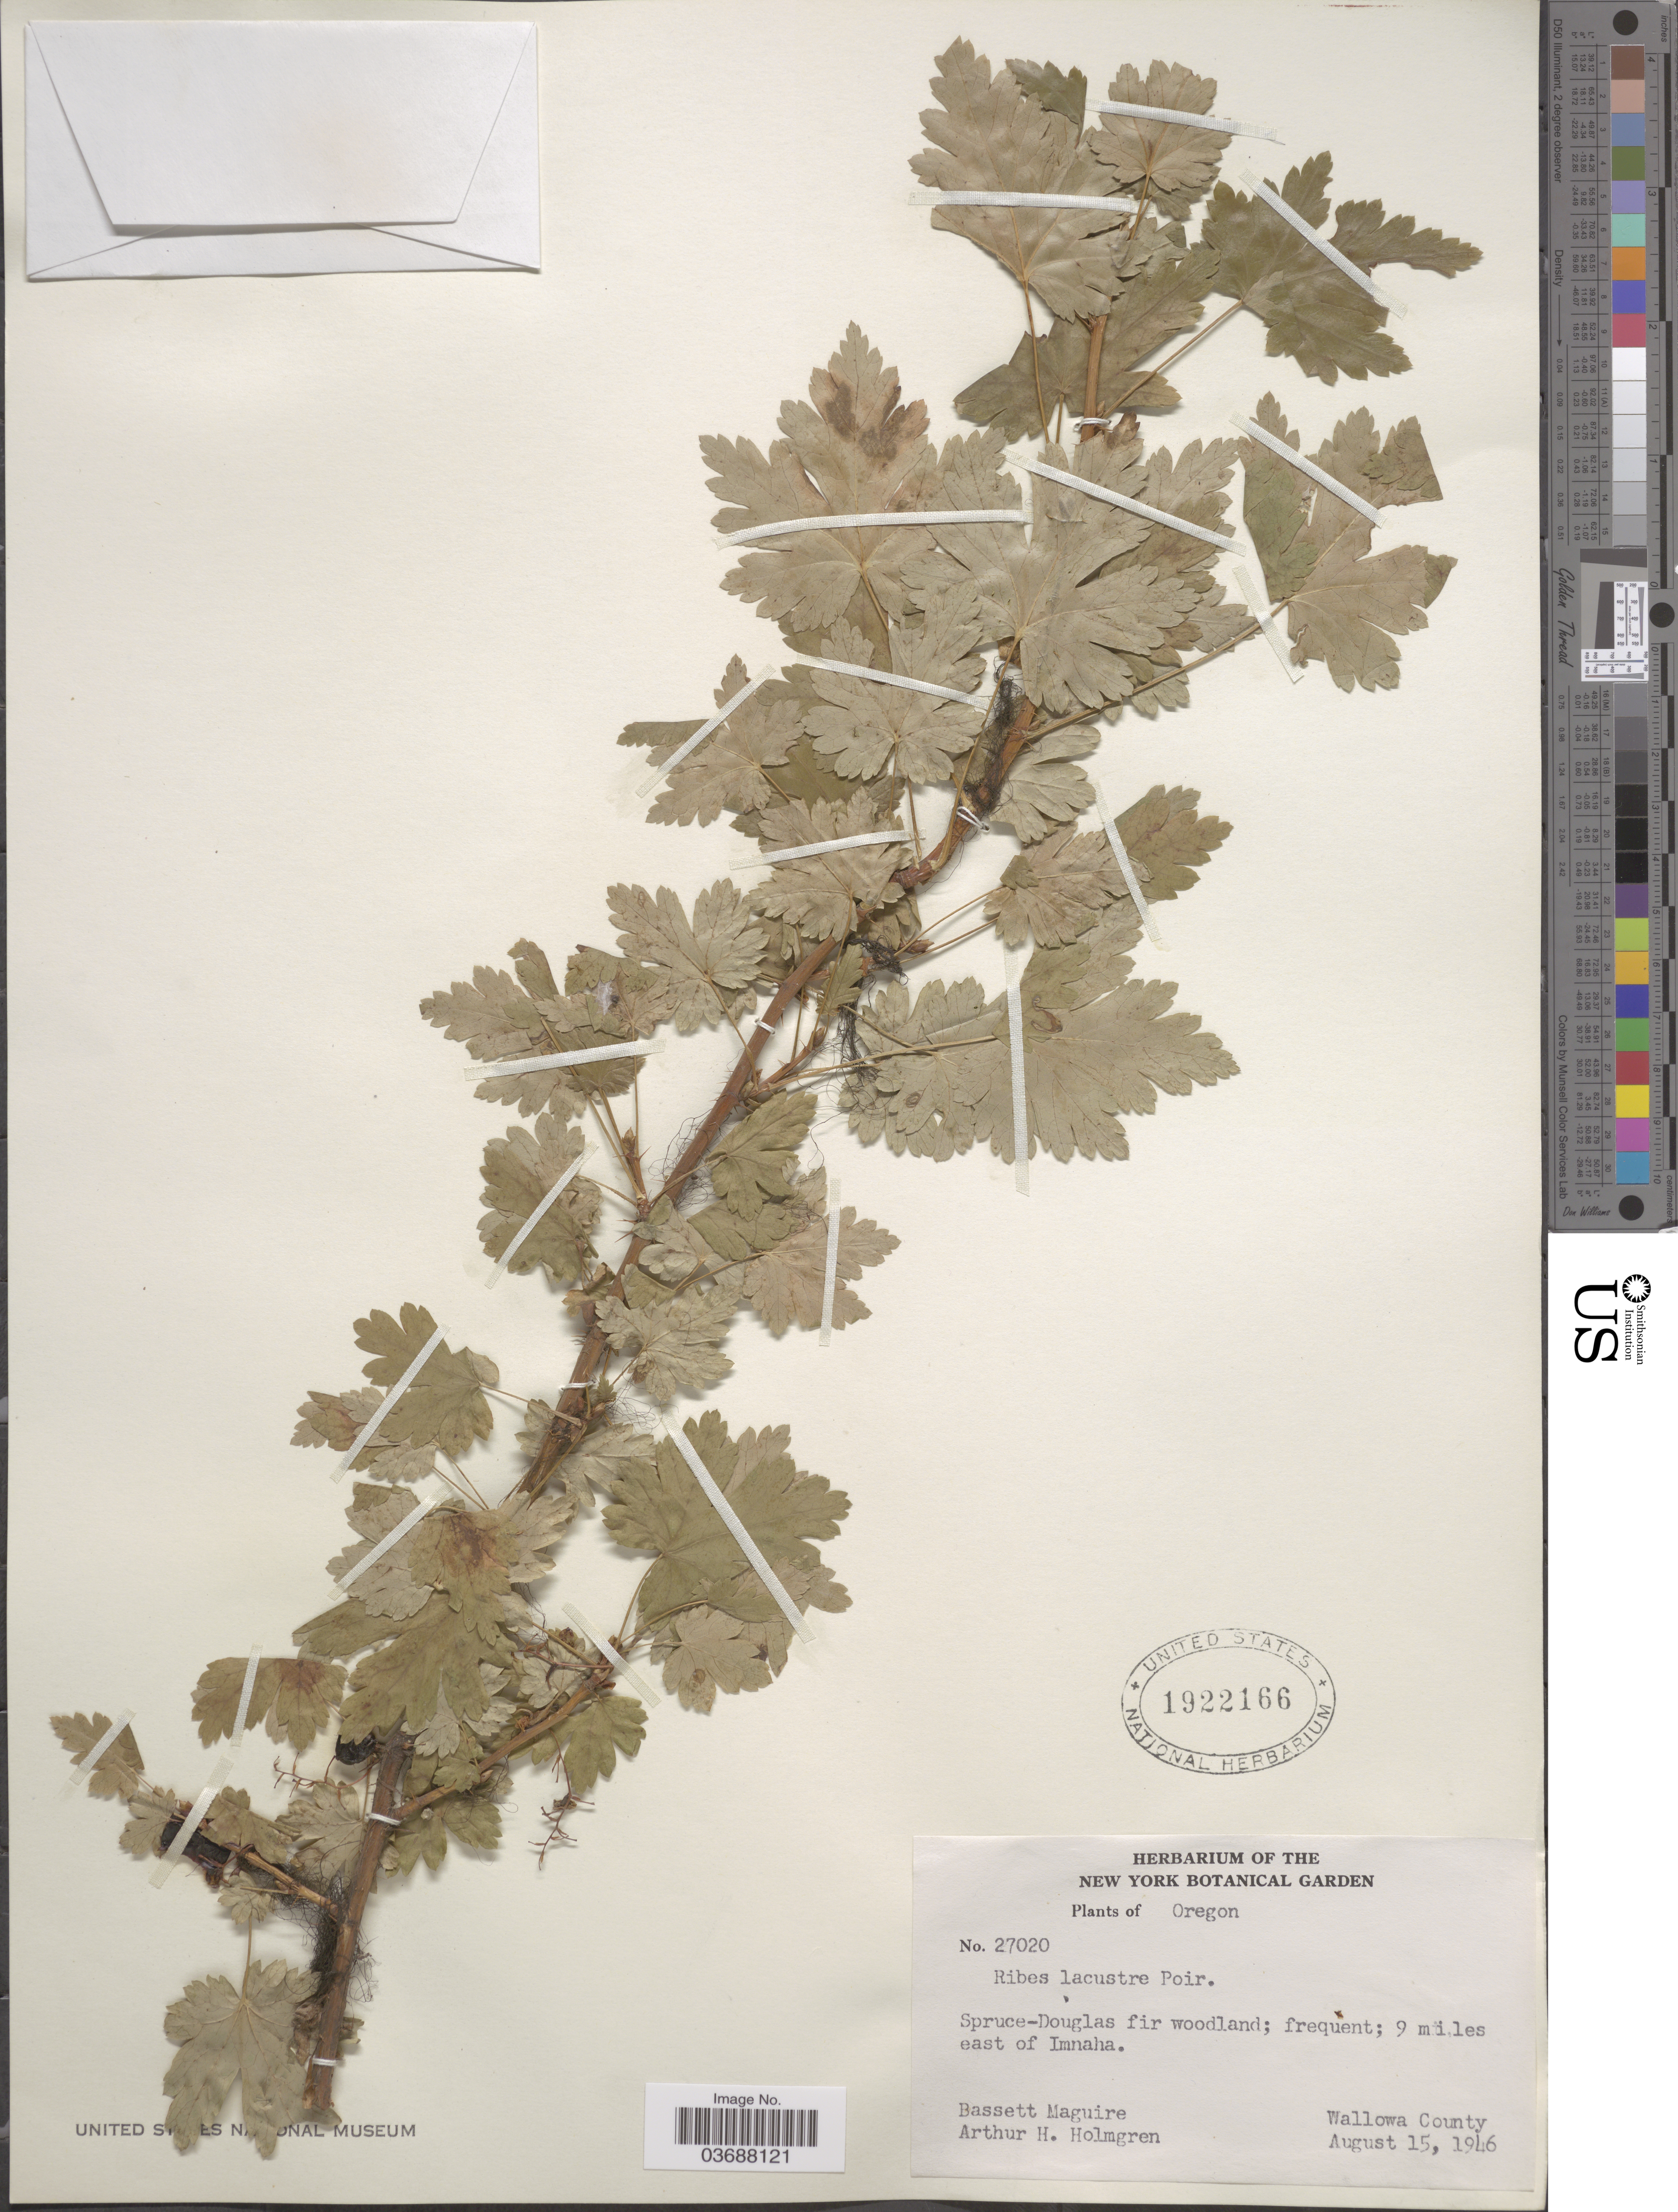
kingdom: Plantae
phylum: Tracheophyta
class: Magnoliopsida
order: Saxifragales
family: Grossulariaceae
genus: Ribes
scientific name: Ribes lacustre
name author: (Pers.) Poir.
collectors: B. Maguire & A. H. Holmgren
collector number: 27020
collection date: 1946-08-15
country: United States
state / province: Oregon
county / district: Wallowa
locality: Spruce-Douglas fir woodland; 9 miles east of Imnaha. Wallowa County.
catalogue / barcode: US 1922166